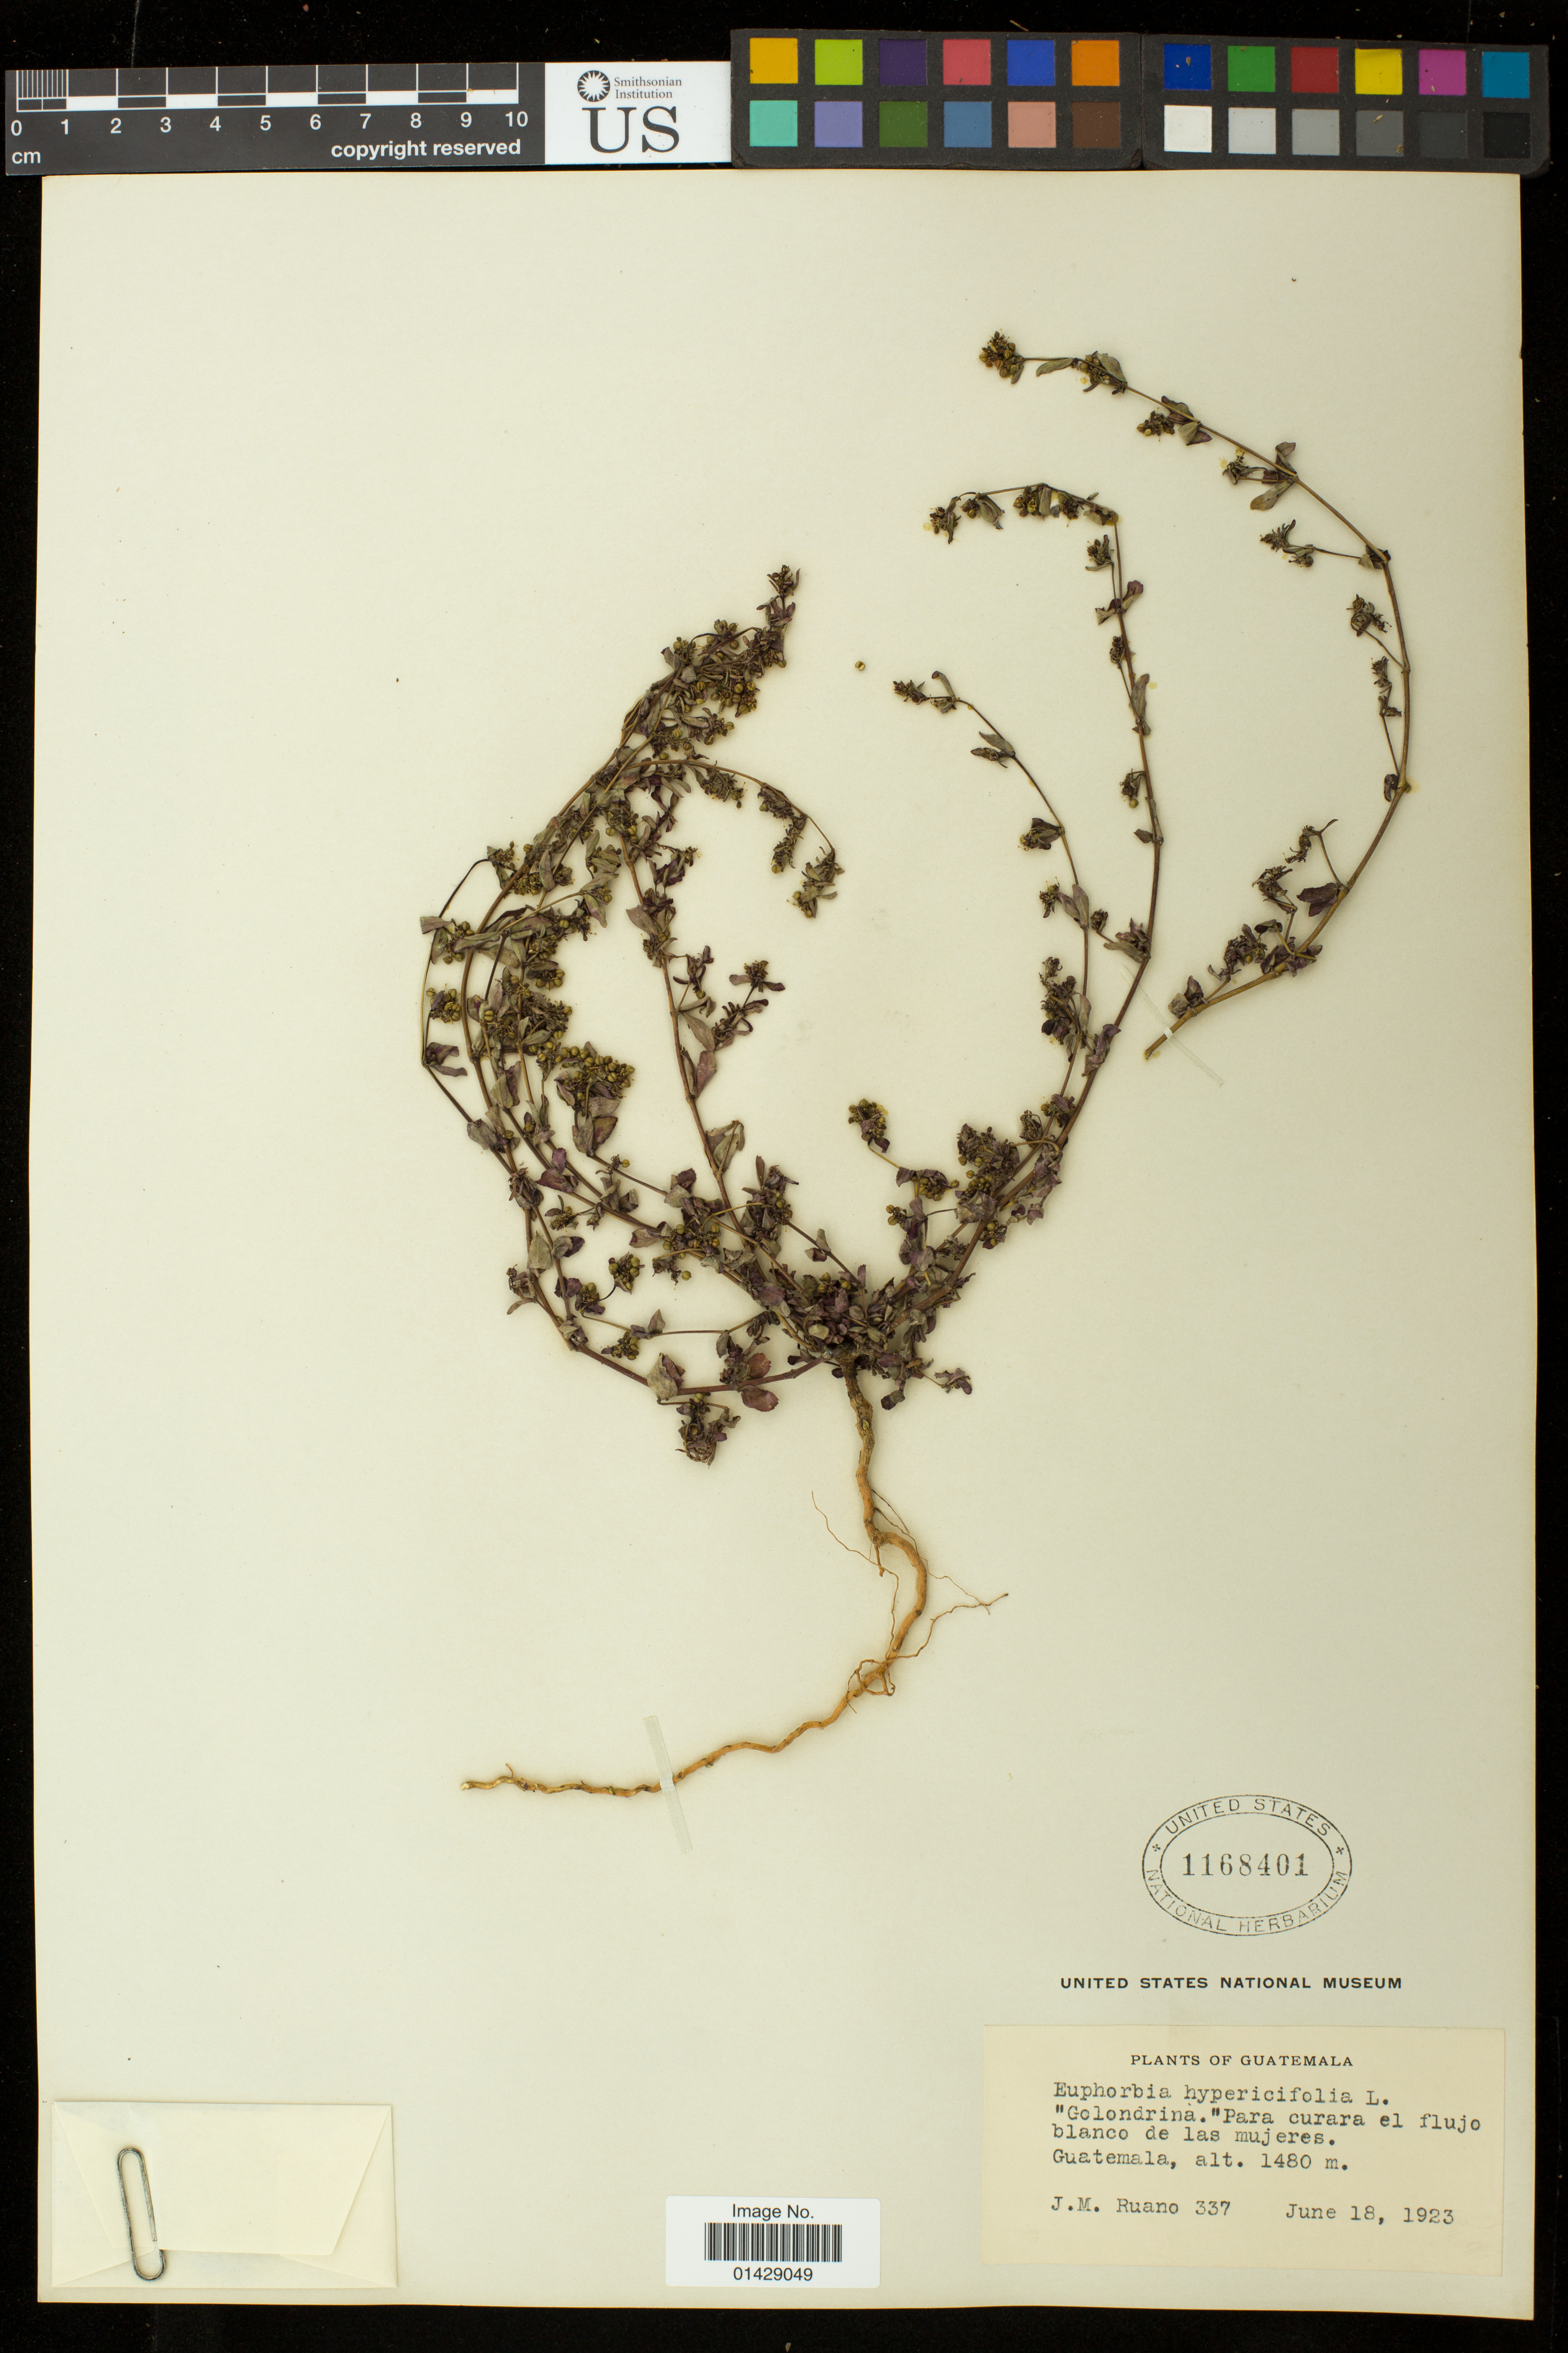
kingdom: Plantae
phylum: Tracheophyta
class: Magnoliopsida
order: Malpighiales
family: Euphorbiaceae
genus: Euphorbia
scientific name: Euphorbia hyssopifolia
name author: L.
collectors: J. Ruano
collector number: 337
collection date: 1923-06-18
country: Guatemala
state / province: Guatemala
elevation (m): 1480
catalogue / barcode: US 1168401